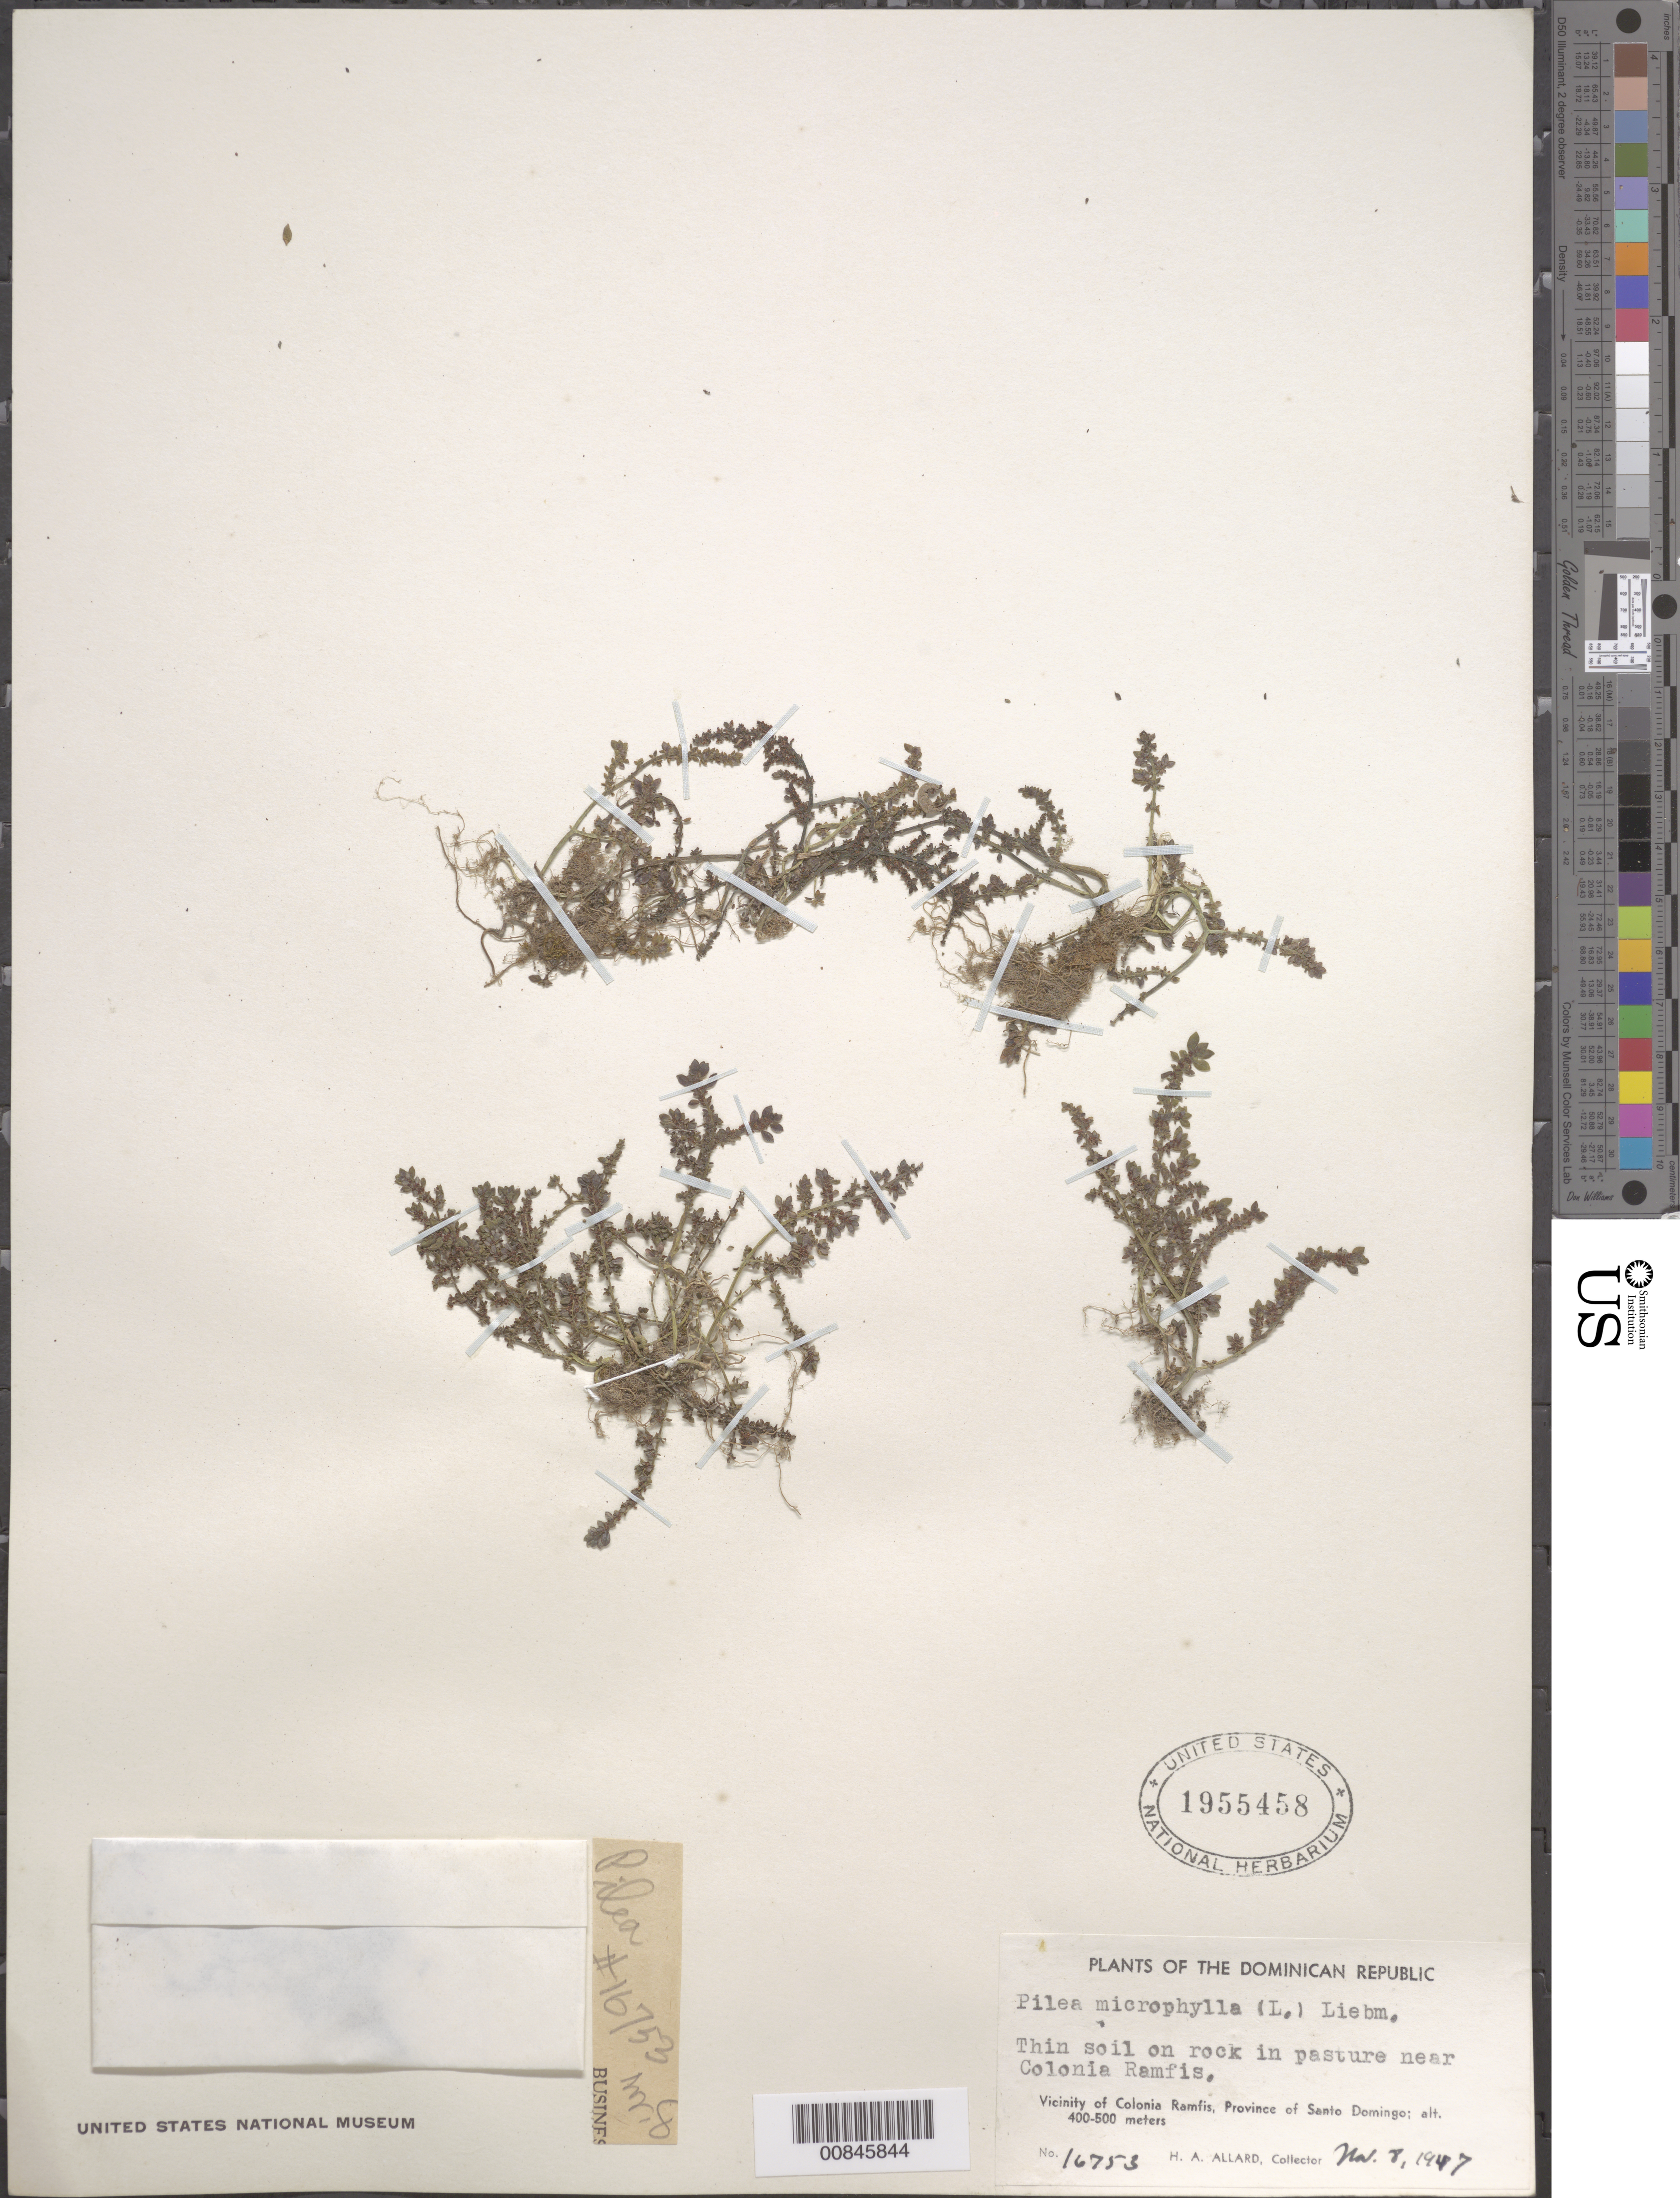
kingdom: Plantae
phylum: Tracheophyta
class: Magnoliopsida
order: Rosales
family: Urticaceae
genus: Pilea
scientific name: Pilea microphylla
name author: (L.) Liebm.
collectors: H. A. Allard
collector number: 16753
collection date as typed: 08 Nov 1947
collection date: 1947-11-08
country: Dominican Republic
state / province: Distrito Nacional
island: Hispaniola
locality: Pasture near Colonia Ramfis, Province of Santo Domingo (obsolete).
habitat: Thin soil on rocks in pasture.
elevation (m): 400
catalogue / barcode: US 1955458